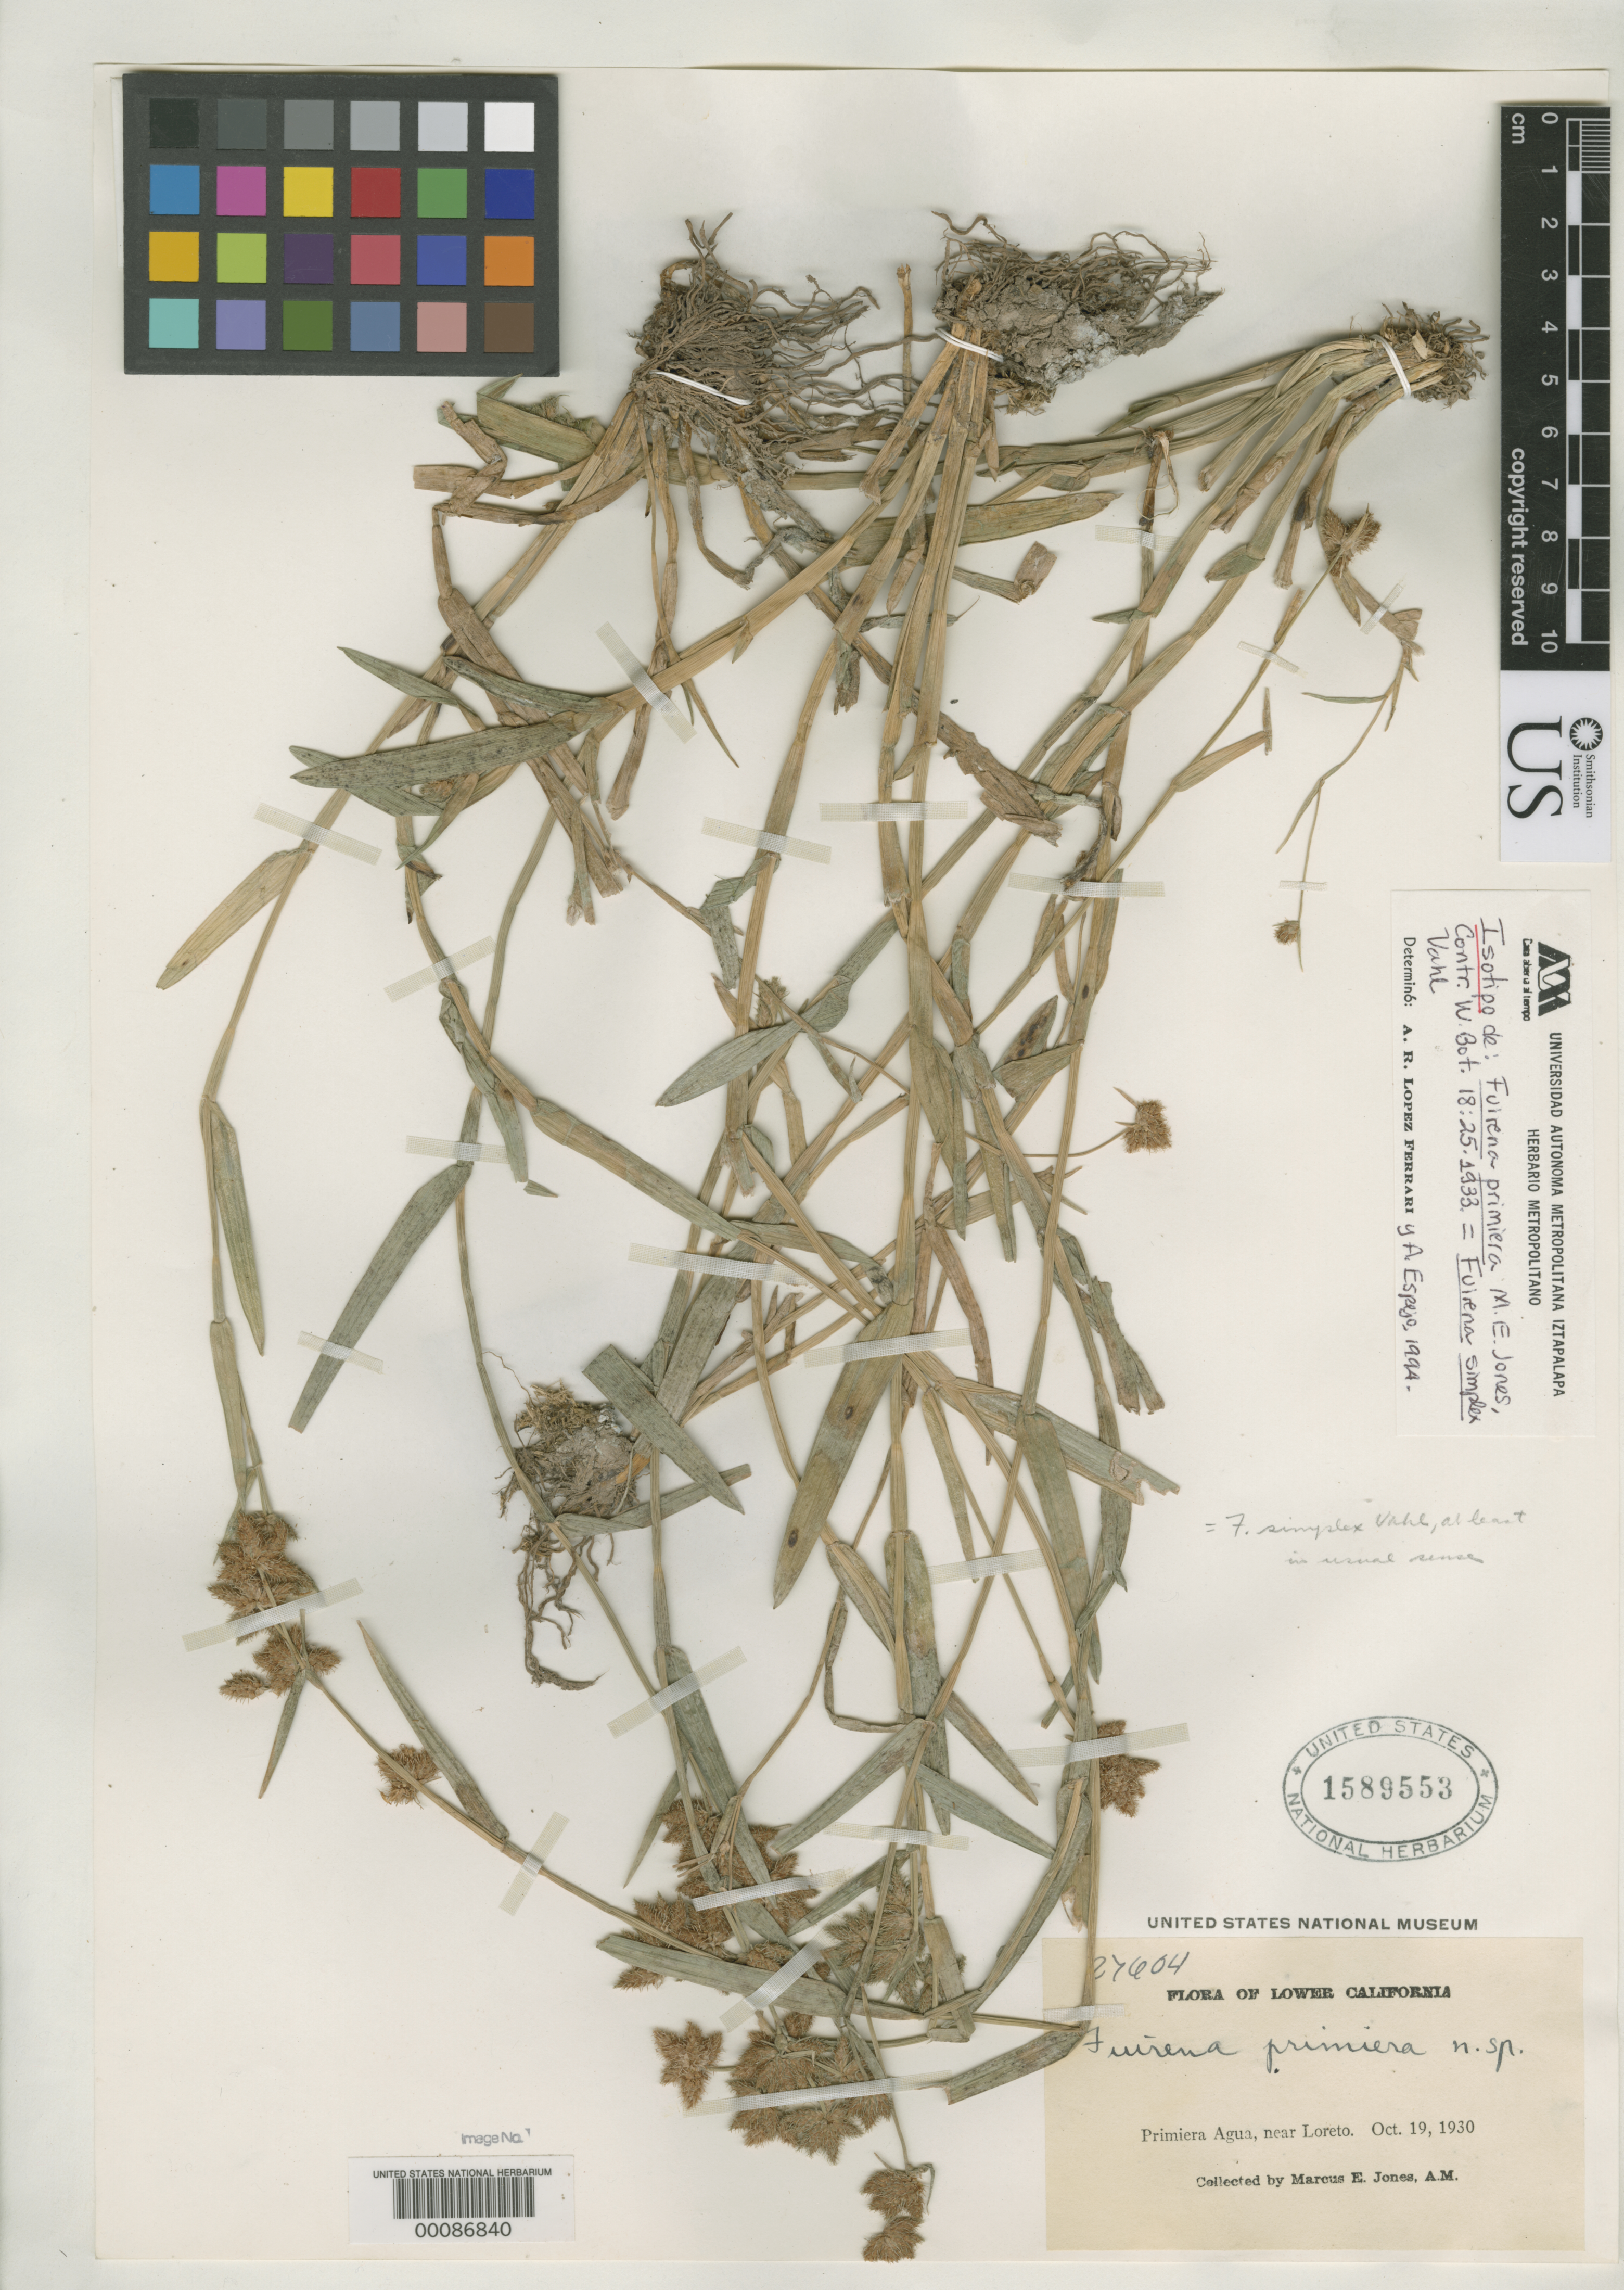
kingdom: Plantae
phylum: Tracheophyta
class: Liliopsida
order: Poales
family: Cyperaceae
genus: Fuirena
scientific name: Fuirena primiera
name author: M.E. Jones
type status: Isotype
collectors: M. E. Jones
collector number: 27604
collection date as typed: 19 Oct 1930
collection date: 1930-10-19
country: Mexico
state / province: Baja California Sur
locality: Primiera Agua, near Loreto.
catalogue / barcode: US 1589553